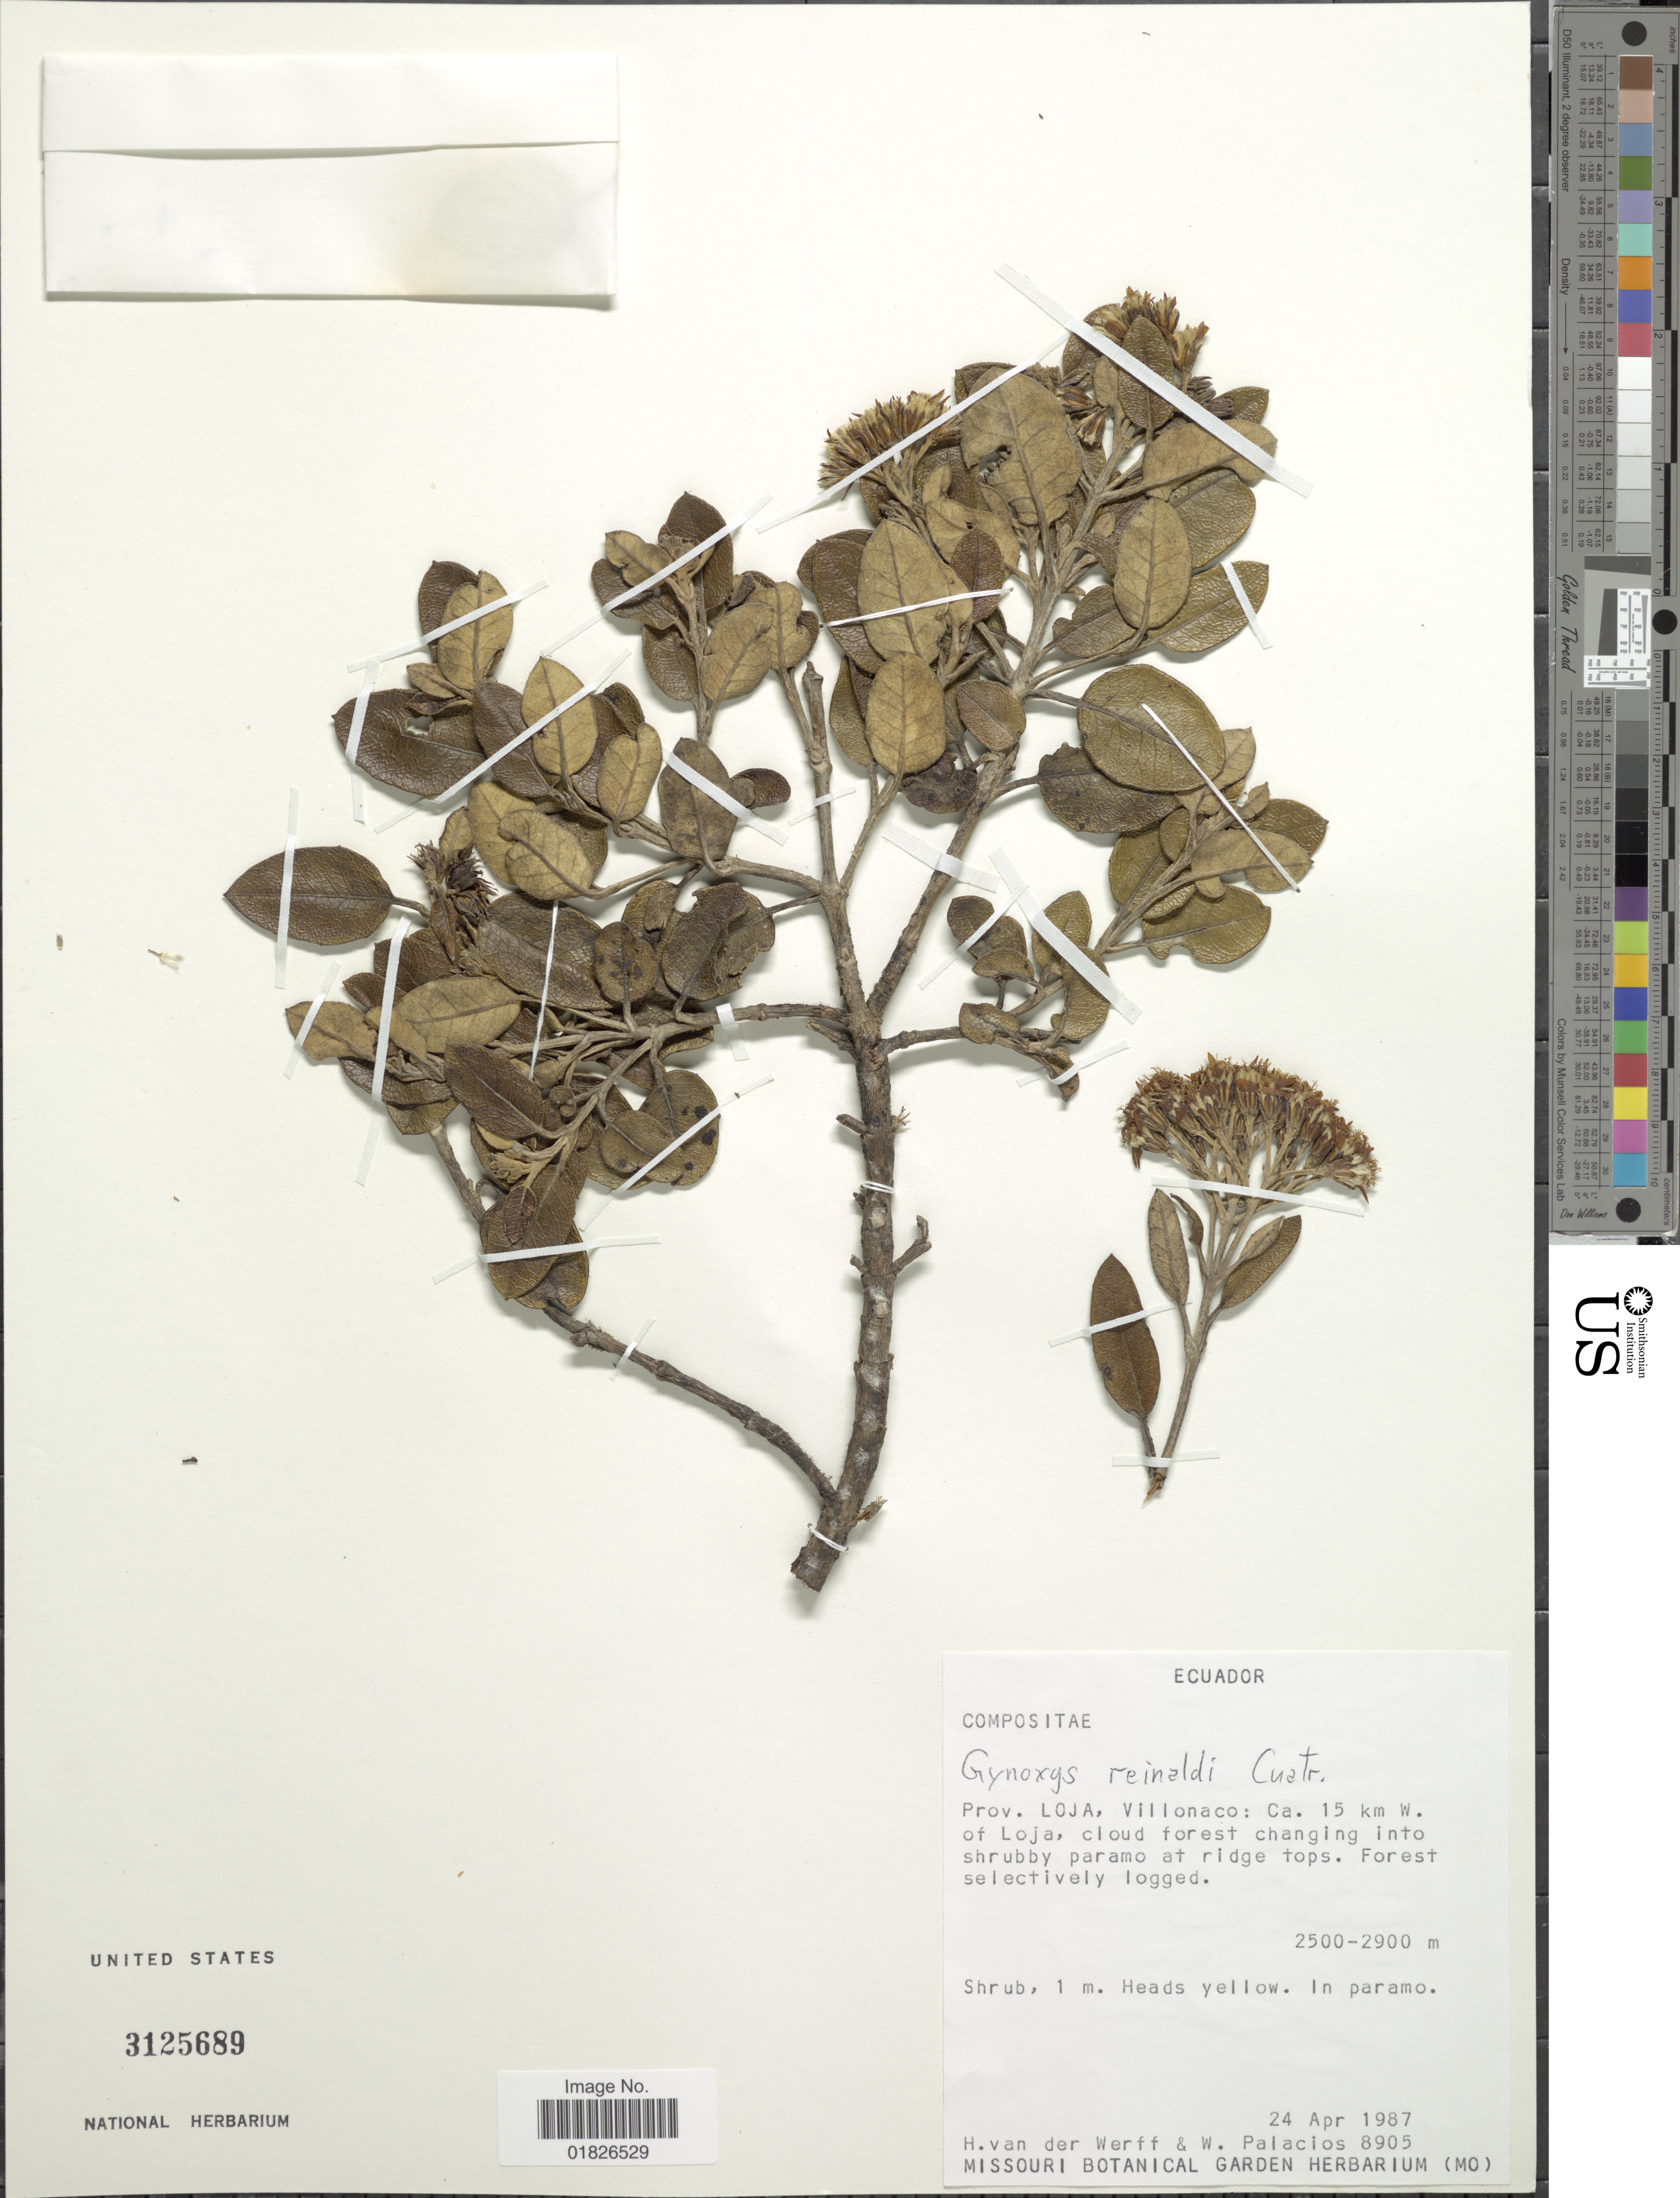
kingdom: Plantae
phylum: Tracheophyta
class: Magnoliopsida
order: Asterales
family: Asteraceae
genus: Gynoxys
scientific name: Gynoxys reinaldi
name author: Cuatrec.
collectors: H. van der Werff & W. Palacios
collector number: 8905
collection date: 1987-04-24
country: Ecuador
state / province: Loja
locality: Villonaco, ca 15 km W of Loja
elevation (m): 2500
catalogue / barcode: US 3125689